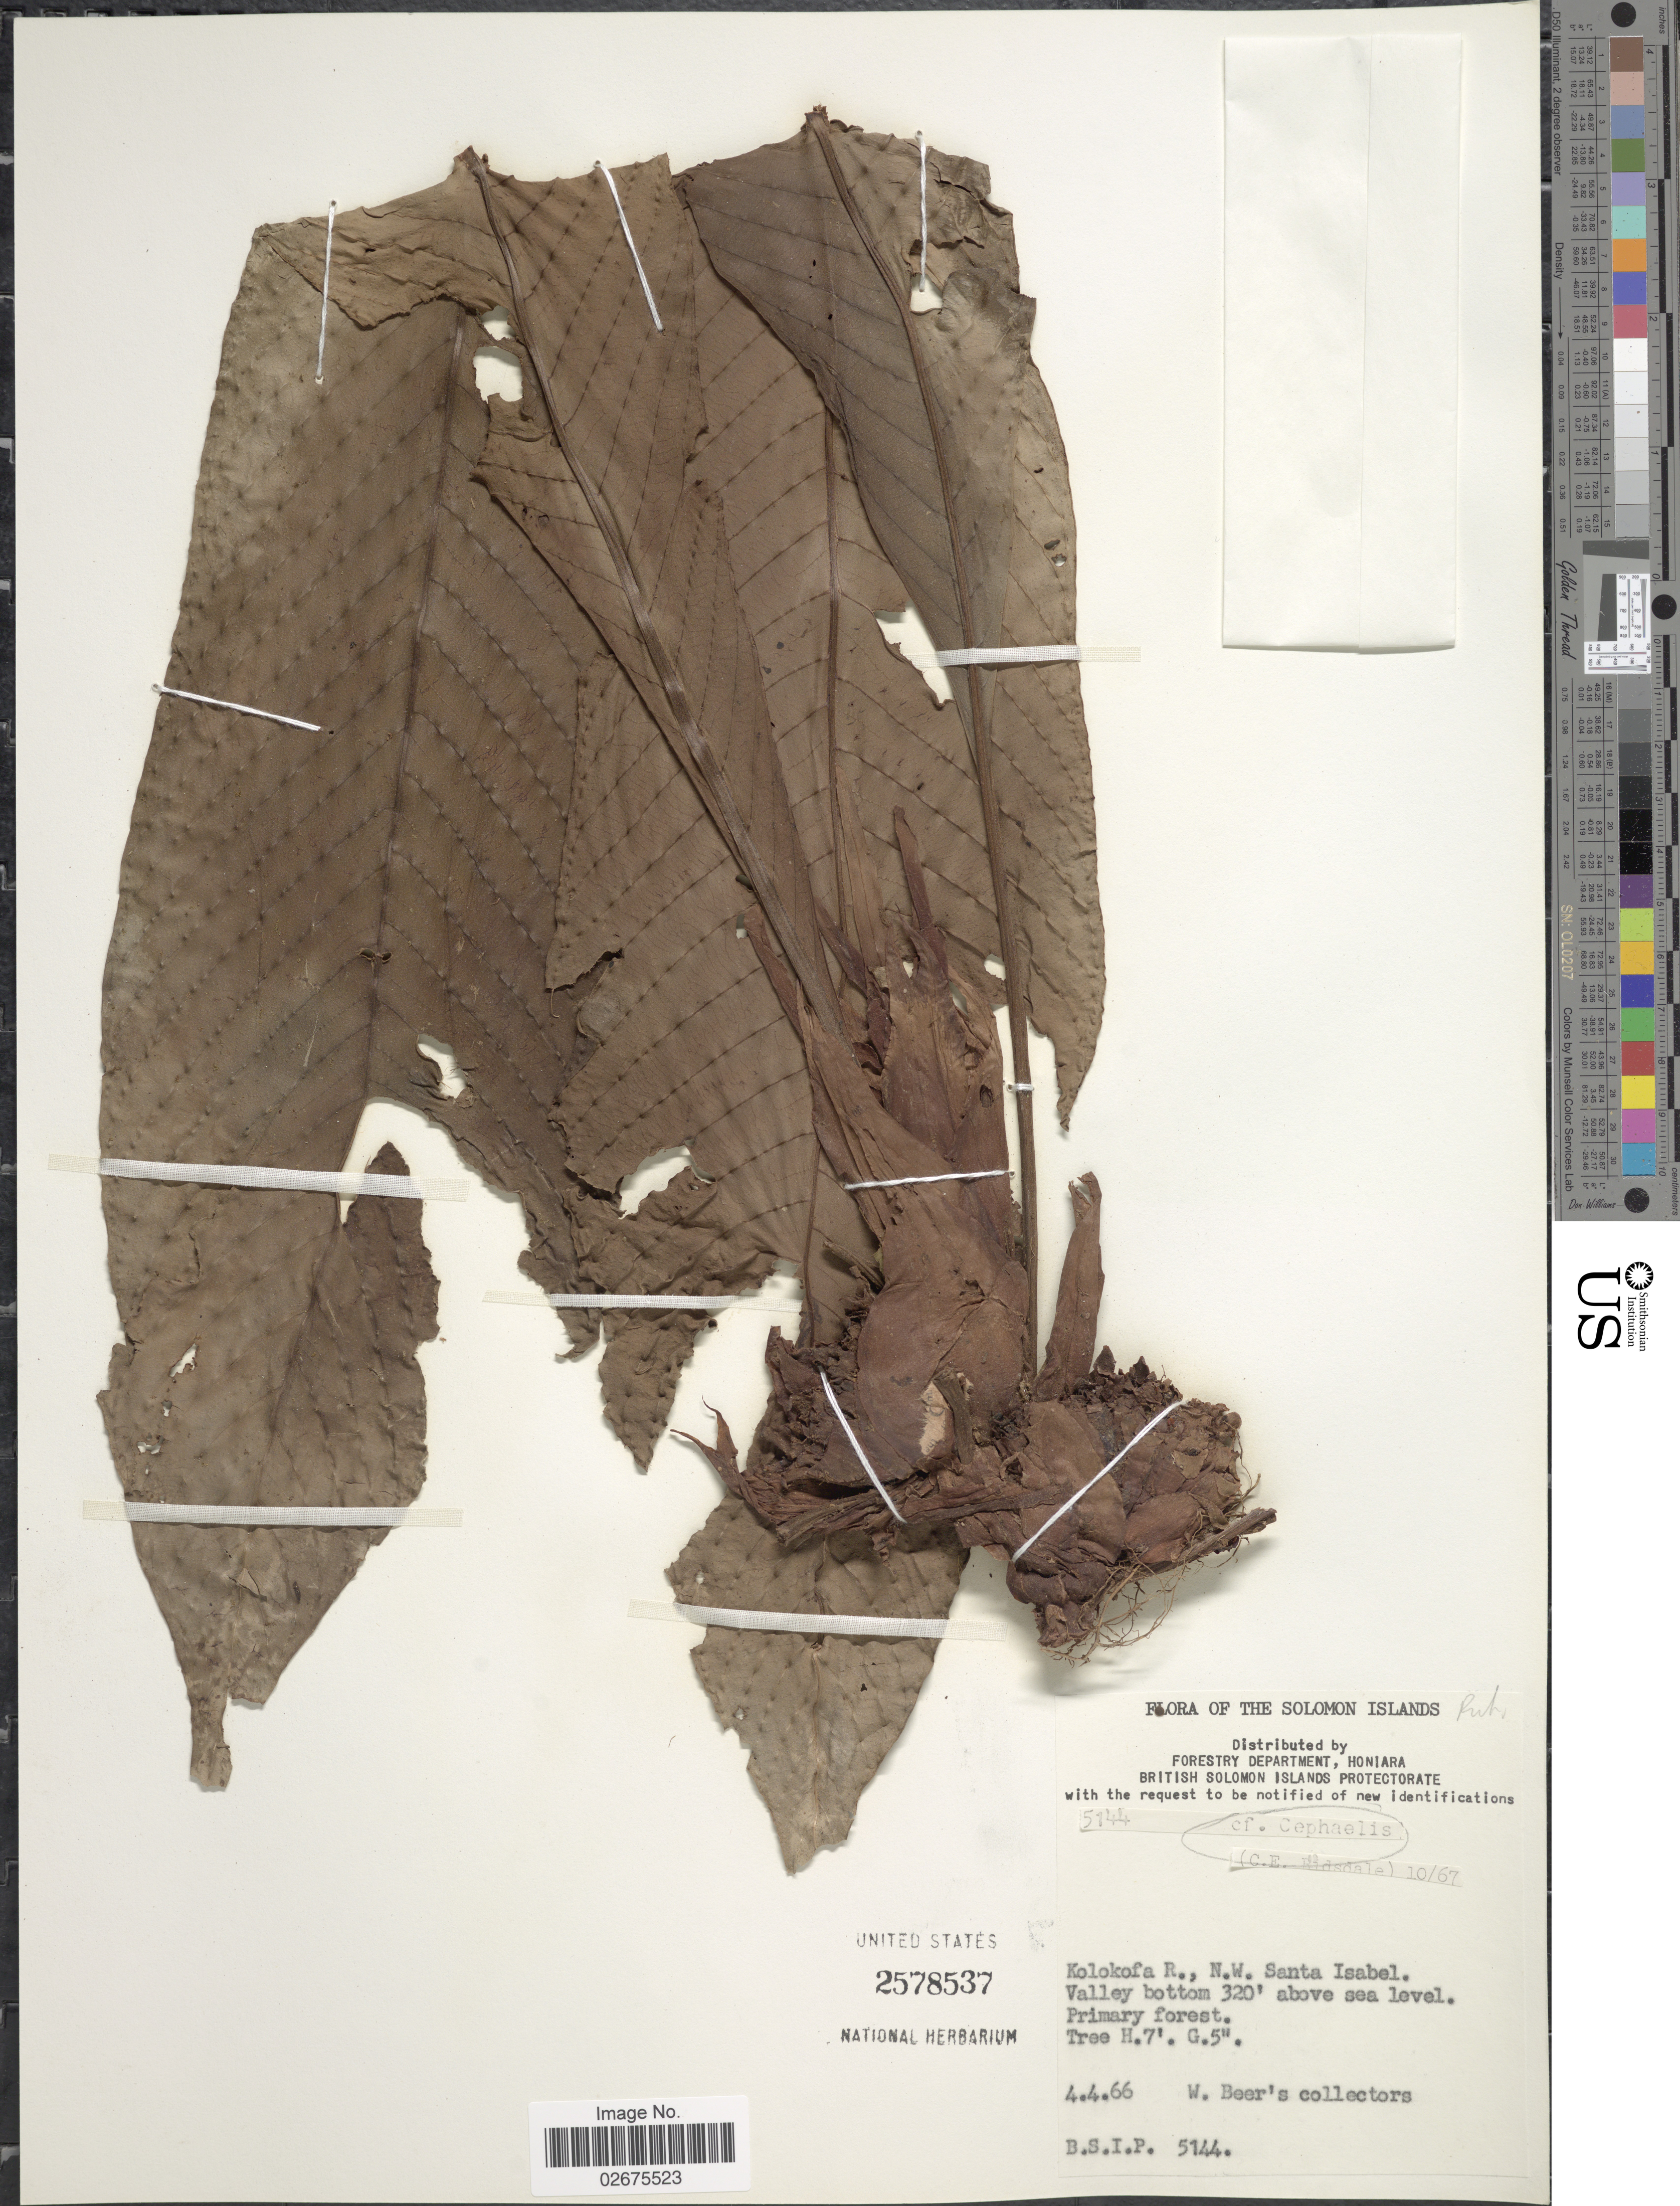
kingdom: Plantae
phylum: Tracheophyta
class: Magnoliopsida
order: Gentianales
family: Rubiaceae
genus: Cephaelis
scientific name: Cephaelis sp.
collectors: W. Beer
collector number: B.S.I.P. 5144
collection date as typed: Transcribed d/m/y: 4/4/66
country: Solomon Islands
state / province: Solomon Islands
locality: Kolokofa R., N.W. Santa Isabel. Valley bottom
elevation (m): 0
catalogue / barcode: US 2578537